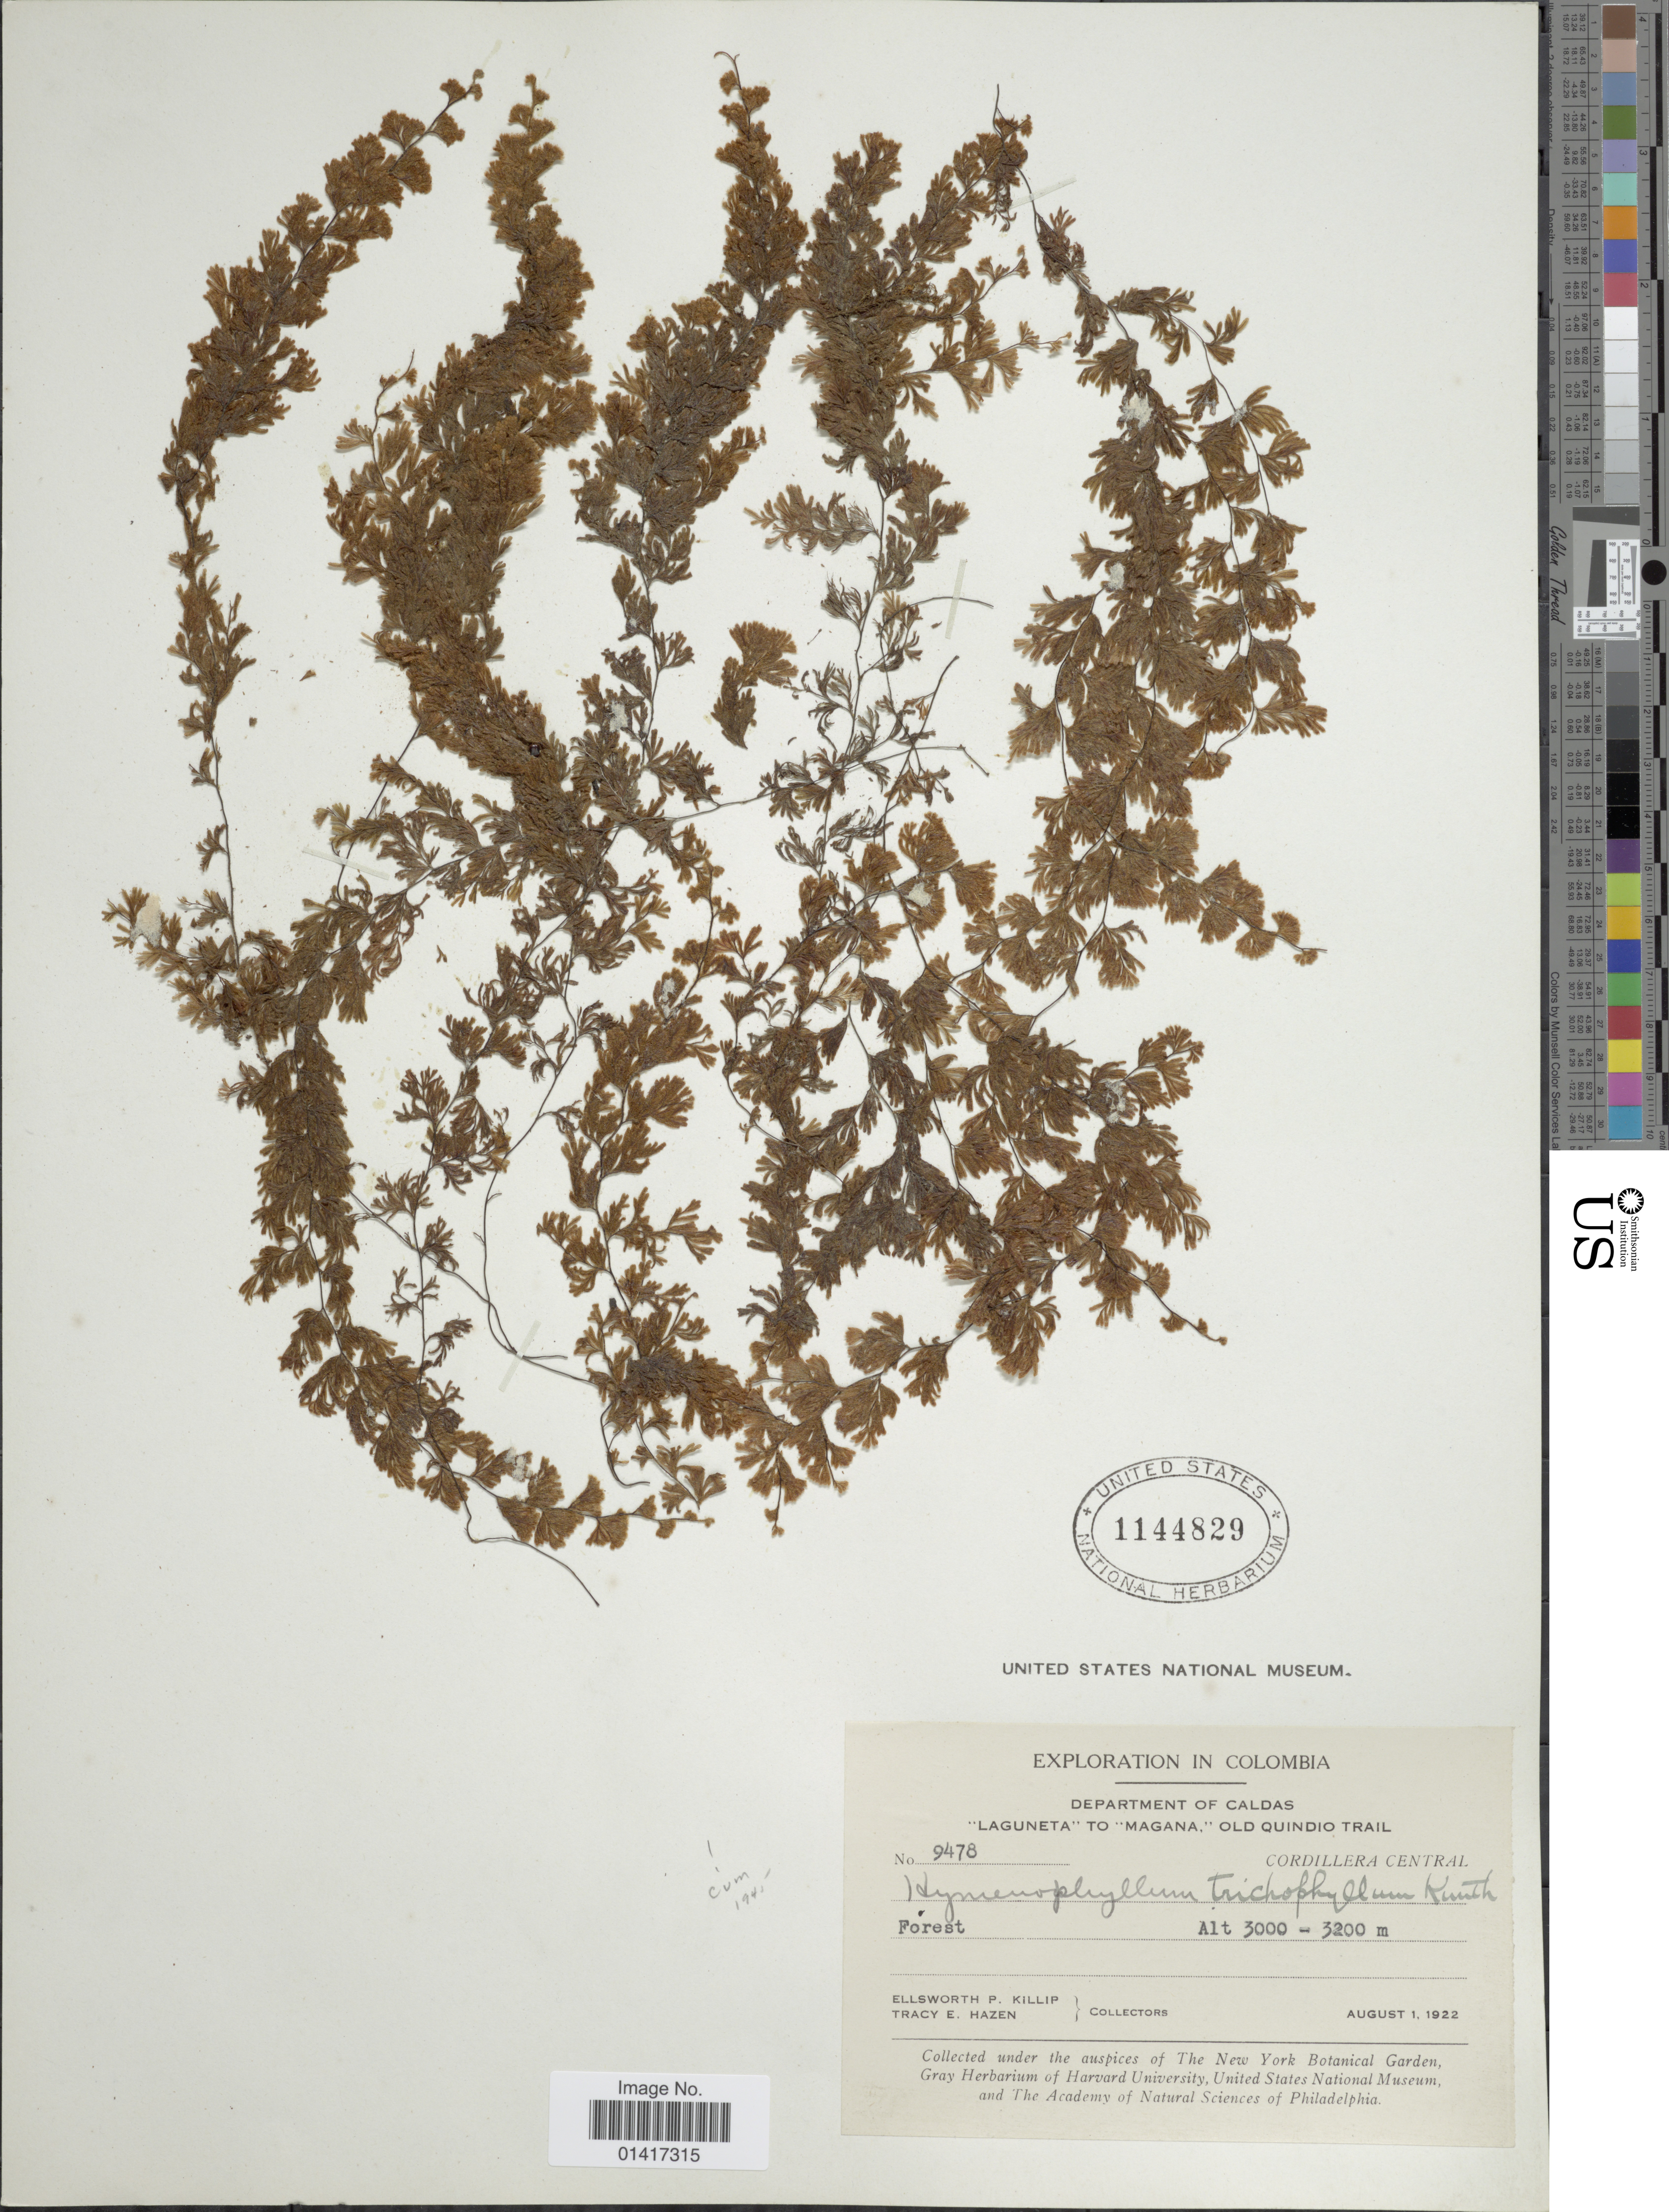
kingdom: Plantae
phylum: Tracheophyta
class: Polypodiopsida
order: Hymenophyllales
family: Hymenophyllaceae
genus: Hymenophyllum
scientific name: Hymenophyllum trichophyllum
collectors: E. P. Killip & T. E. Hazen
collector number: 9478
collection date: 1922-08-01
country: Colombia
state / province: Caldas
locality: Department of Caldas. Laguneta to Magana. Old Quindo Trail. Cordillera Central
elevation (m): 3000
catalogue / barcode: US 1144829